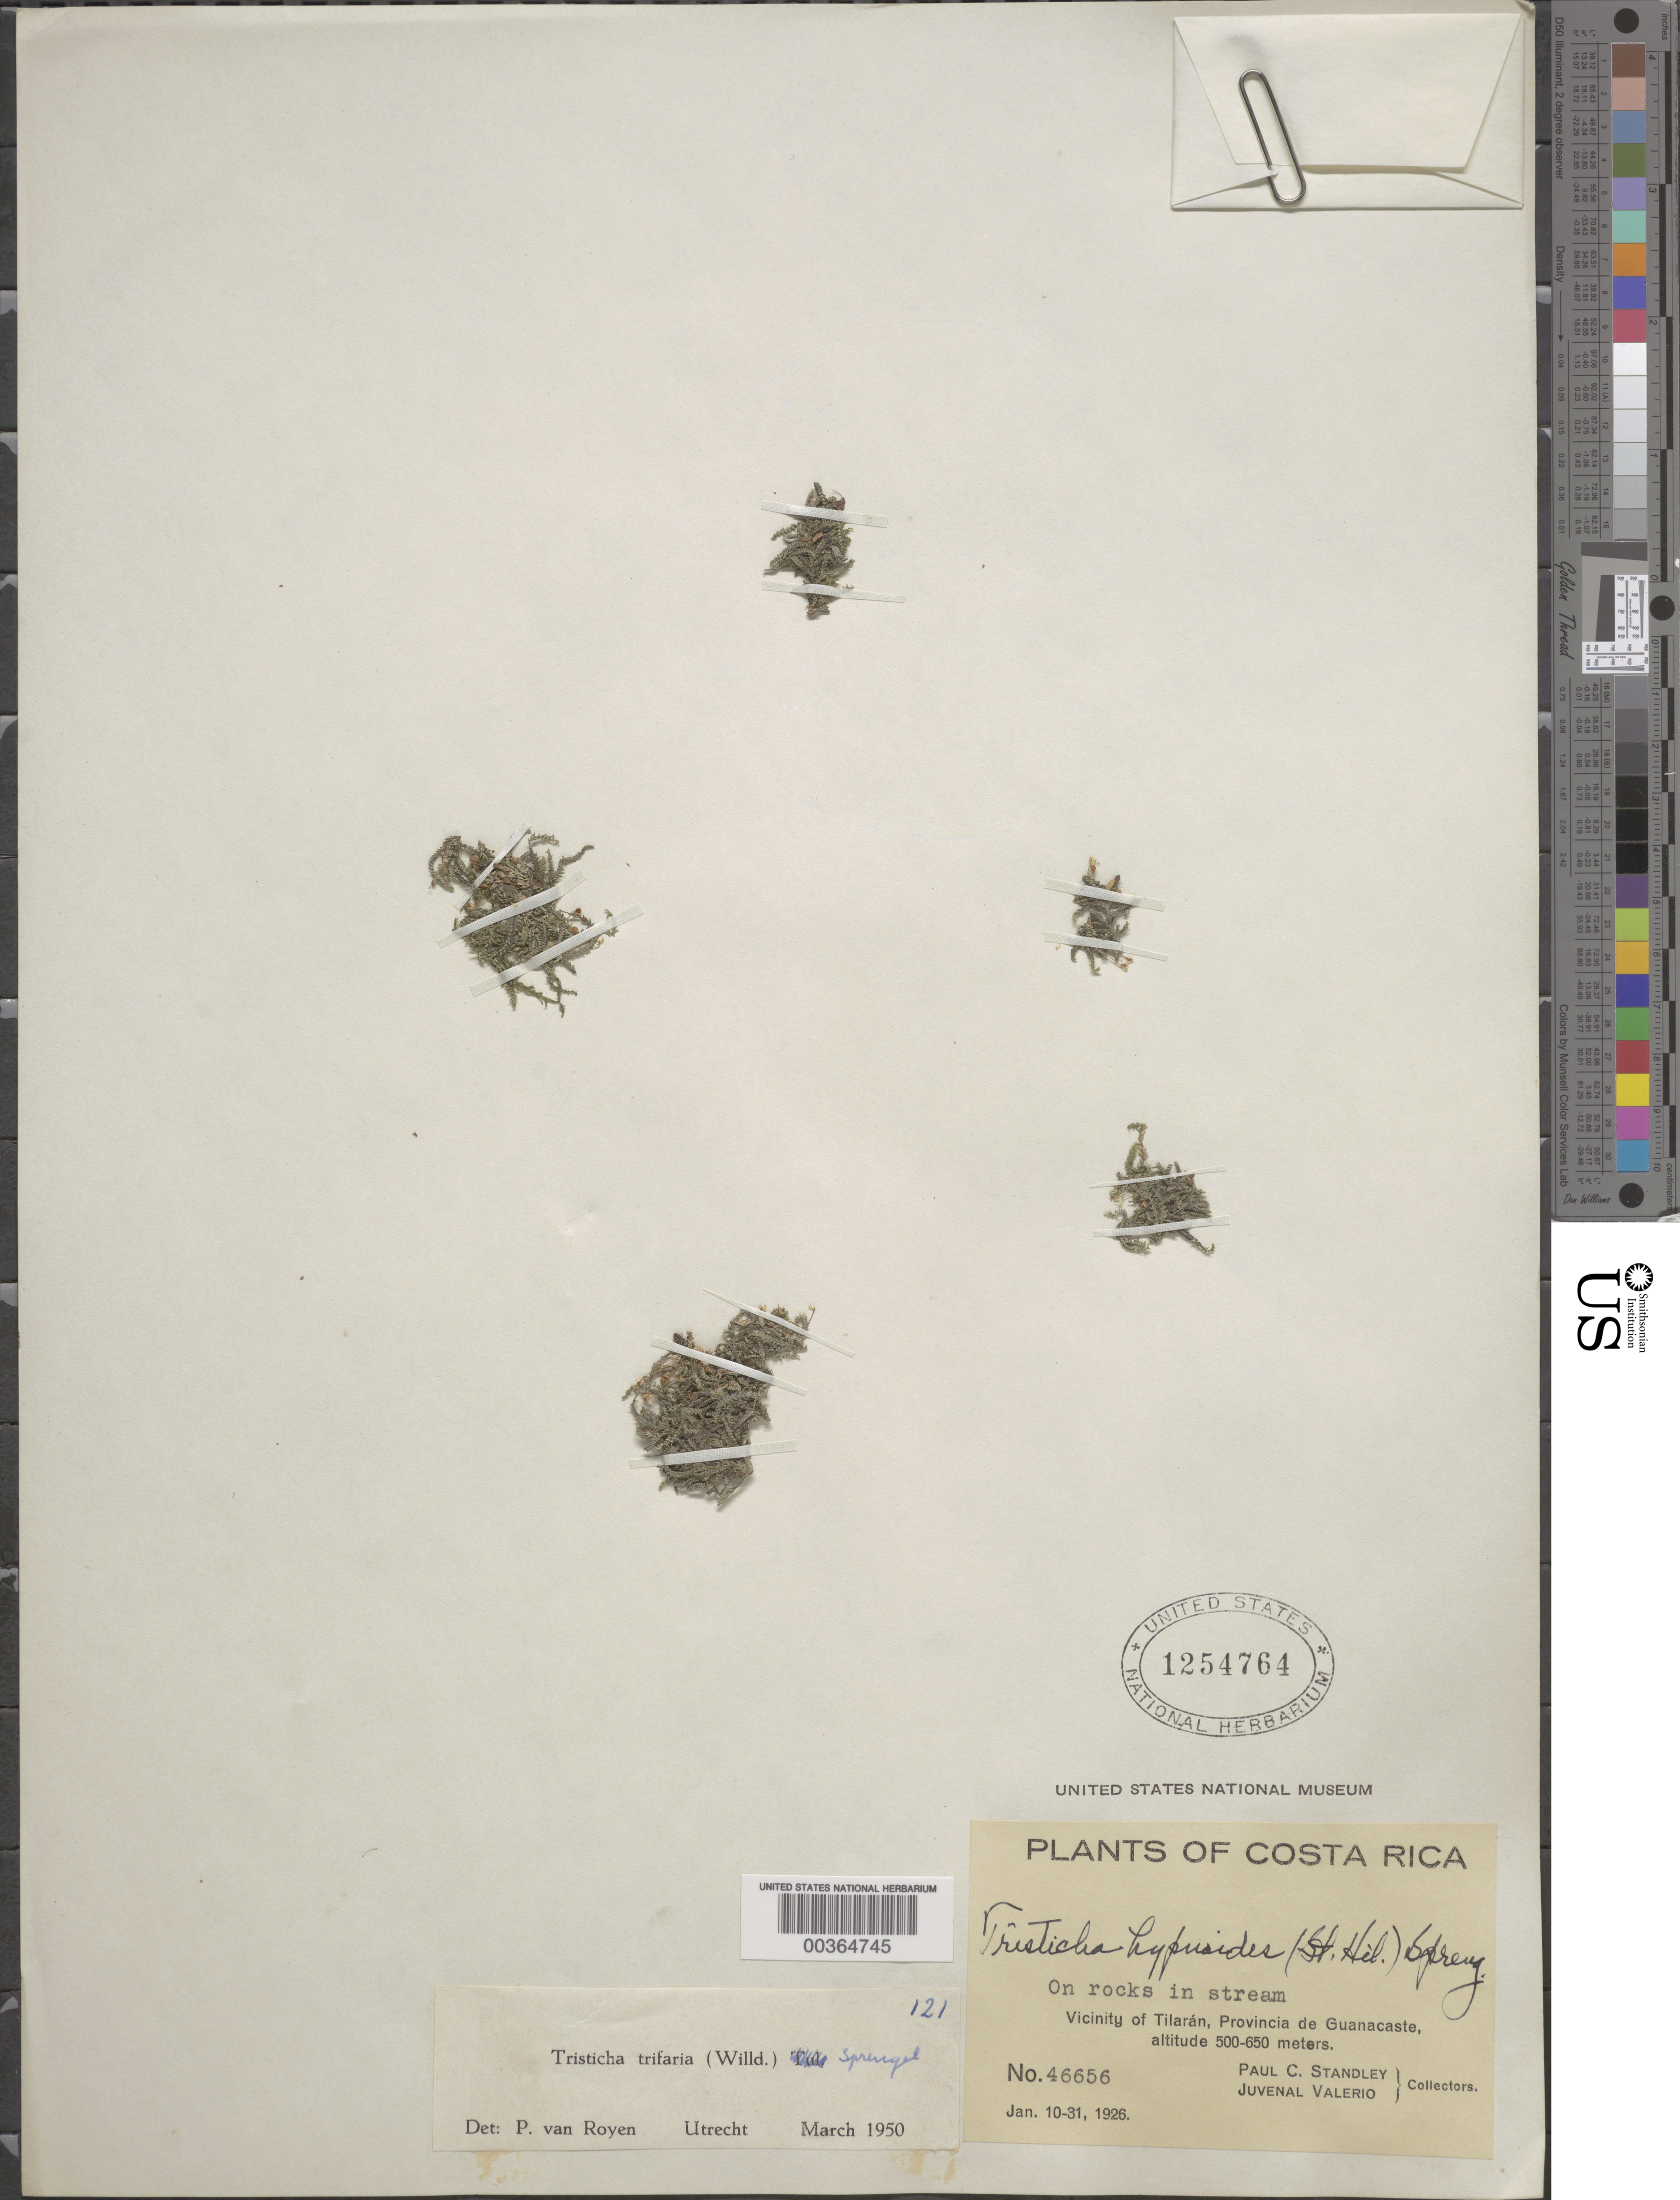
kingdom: Plantae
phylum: Tracheophyta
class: Magnoliopsida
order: Malpighiales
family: Podostemaceae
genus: Tristicha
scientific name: Tristicha trifaria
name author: (Willd.) Spreng.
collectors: P. C. Standley & J. Valerio R.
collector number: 46656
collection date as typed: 10 Jan 1926 to 31 Jan 1926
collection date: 1926-01-10/1926-01-31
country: Costa Rica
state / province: Guanacaste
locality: Vicinity of Tilaran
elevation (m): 500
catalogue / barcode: US 1254764